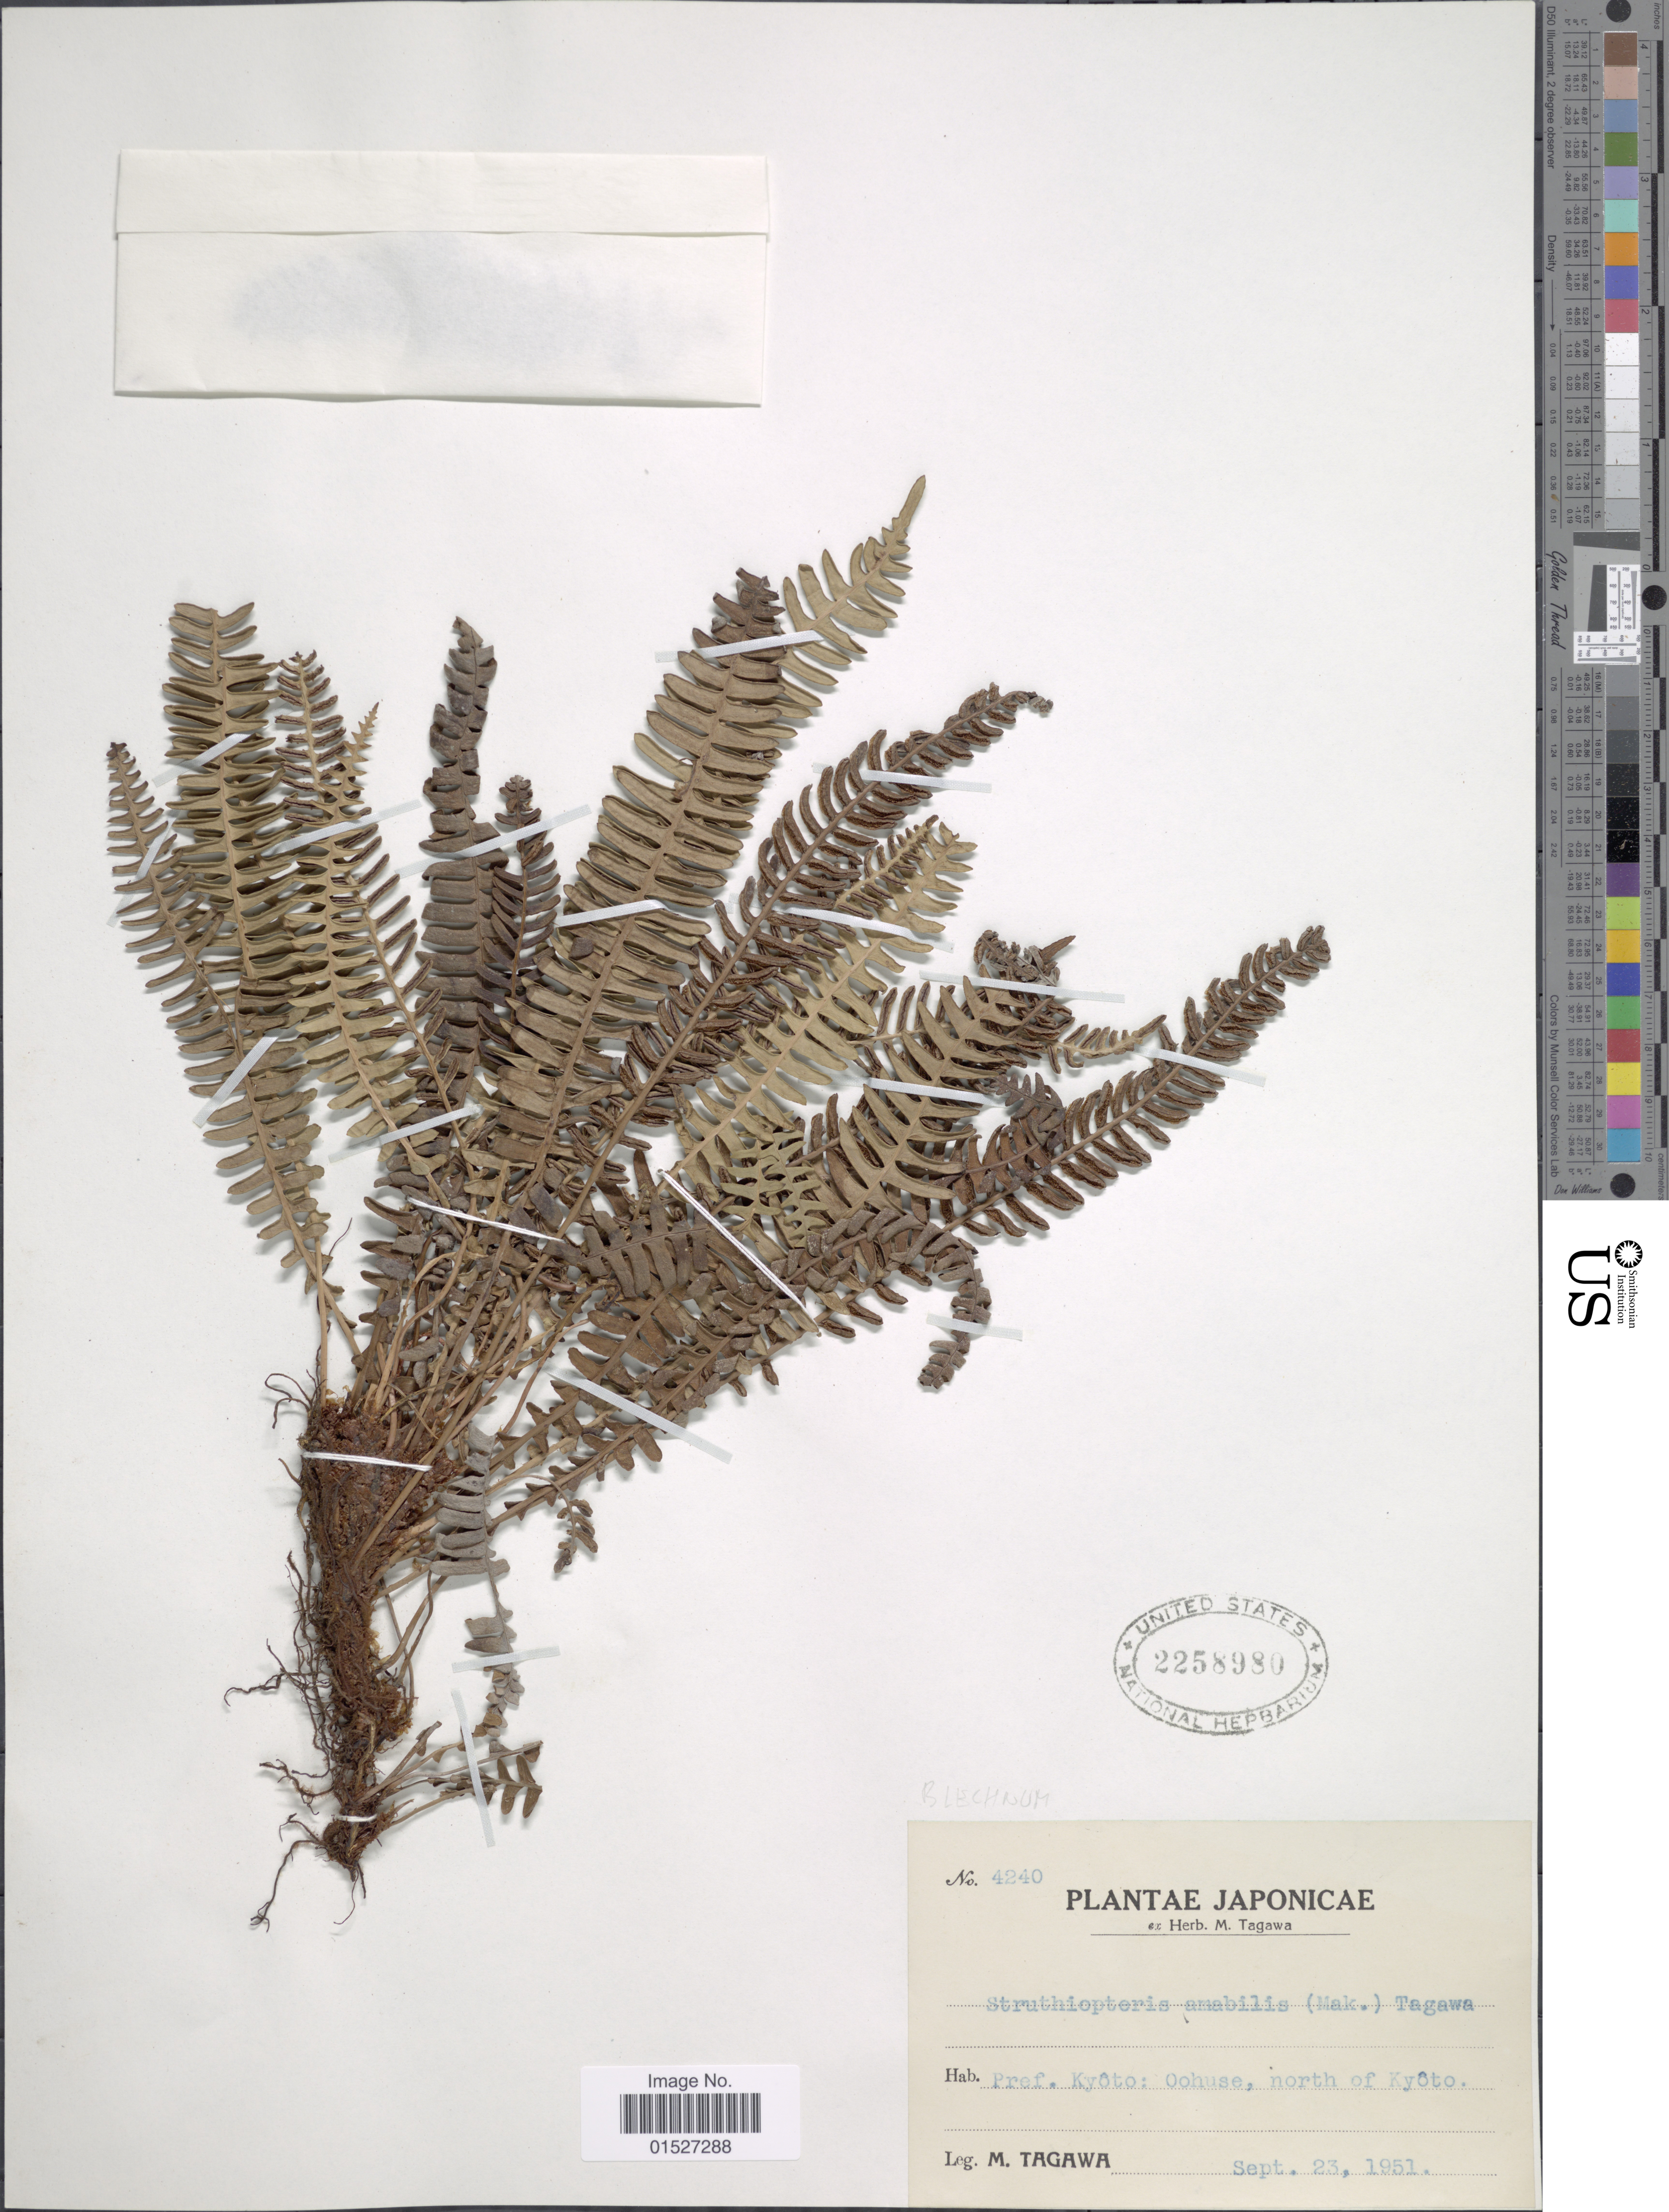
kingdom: Plantae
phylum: Tracheophyta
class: Polypodiopsida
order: Polypodiales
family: Blechnaceae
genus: Blechnum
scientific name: Blechnum amabile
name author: Makino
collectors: M. Tagawa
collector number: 4240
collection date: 1951-09-23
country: Japan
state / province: Kyoto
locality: Japonicae. Pref. Kyoto: Oohuse, north of Kyoto.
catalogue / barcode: US 2258980